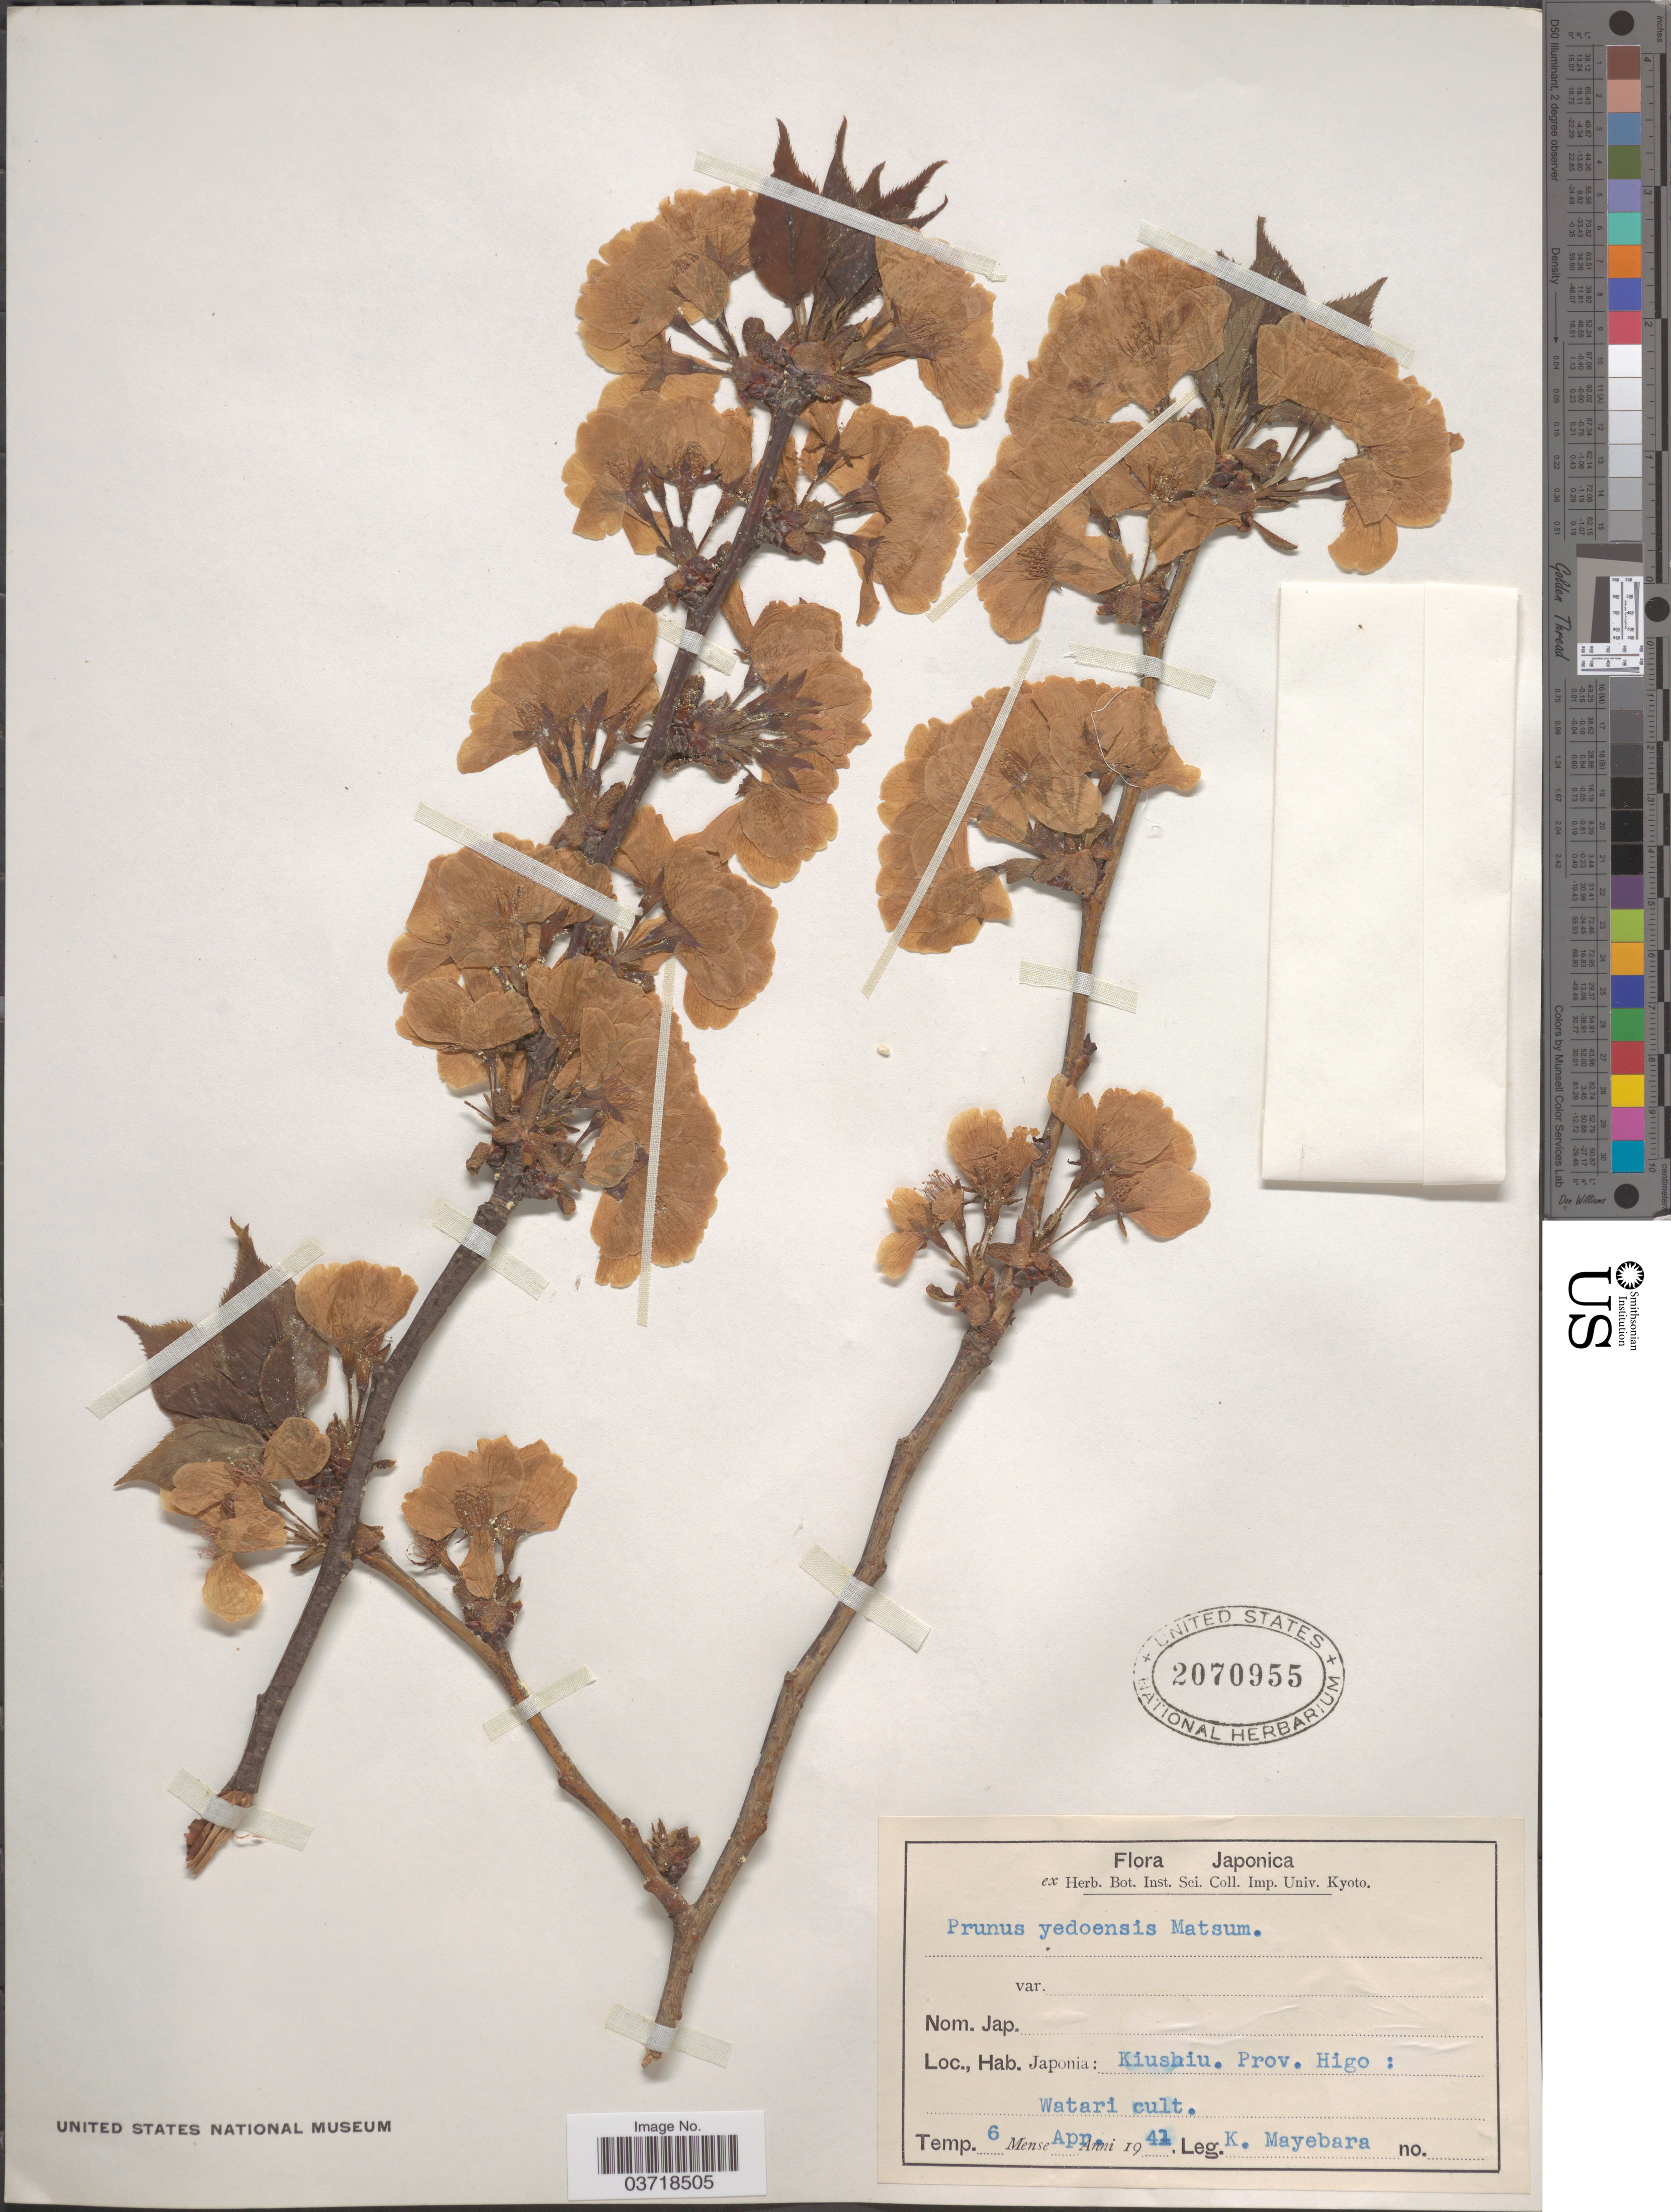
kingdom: Plantae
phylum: Tracheophyta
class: Magnoliopsida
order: Rosales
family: Rosaceae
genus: Prunus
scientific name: Prunus yedoensis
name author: Matsum.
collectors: K. Mayebara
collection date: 1941-04-06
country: Japan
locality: Kiushiu. Prov. Higo: Watari.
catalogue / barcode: US 2070955